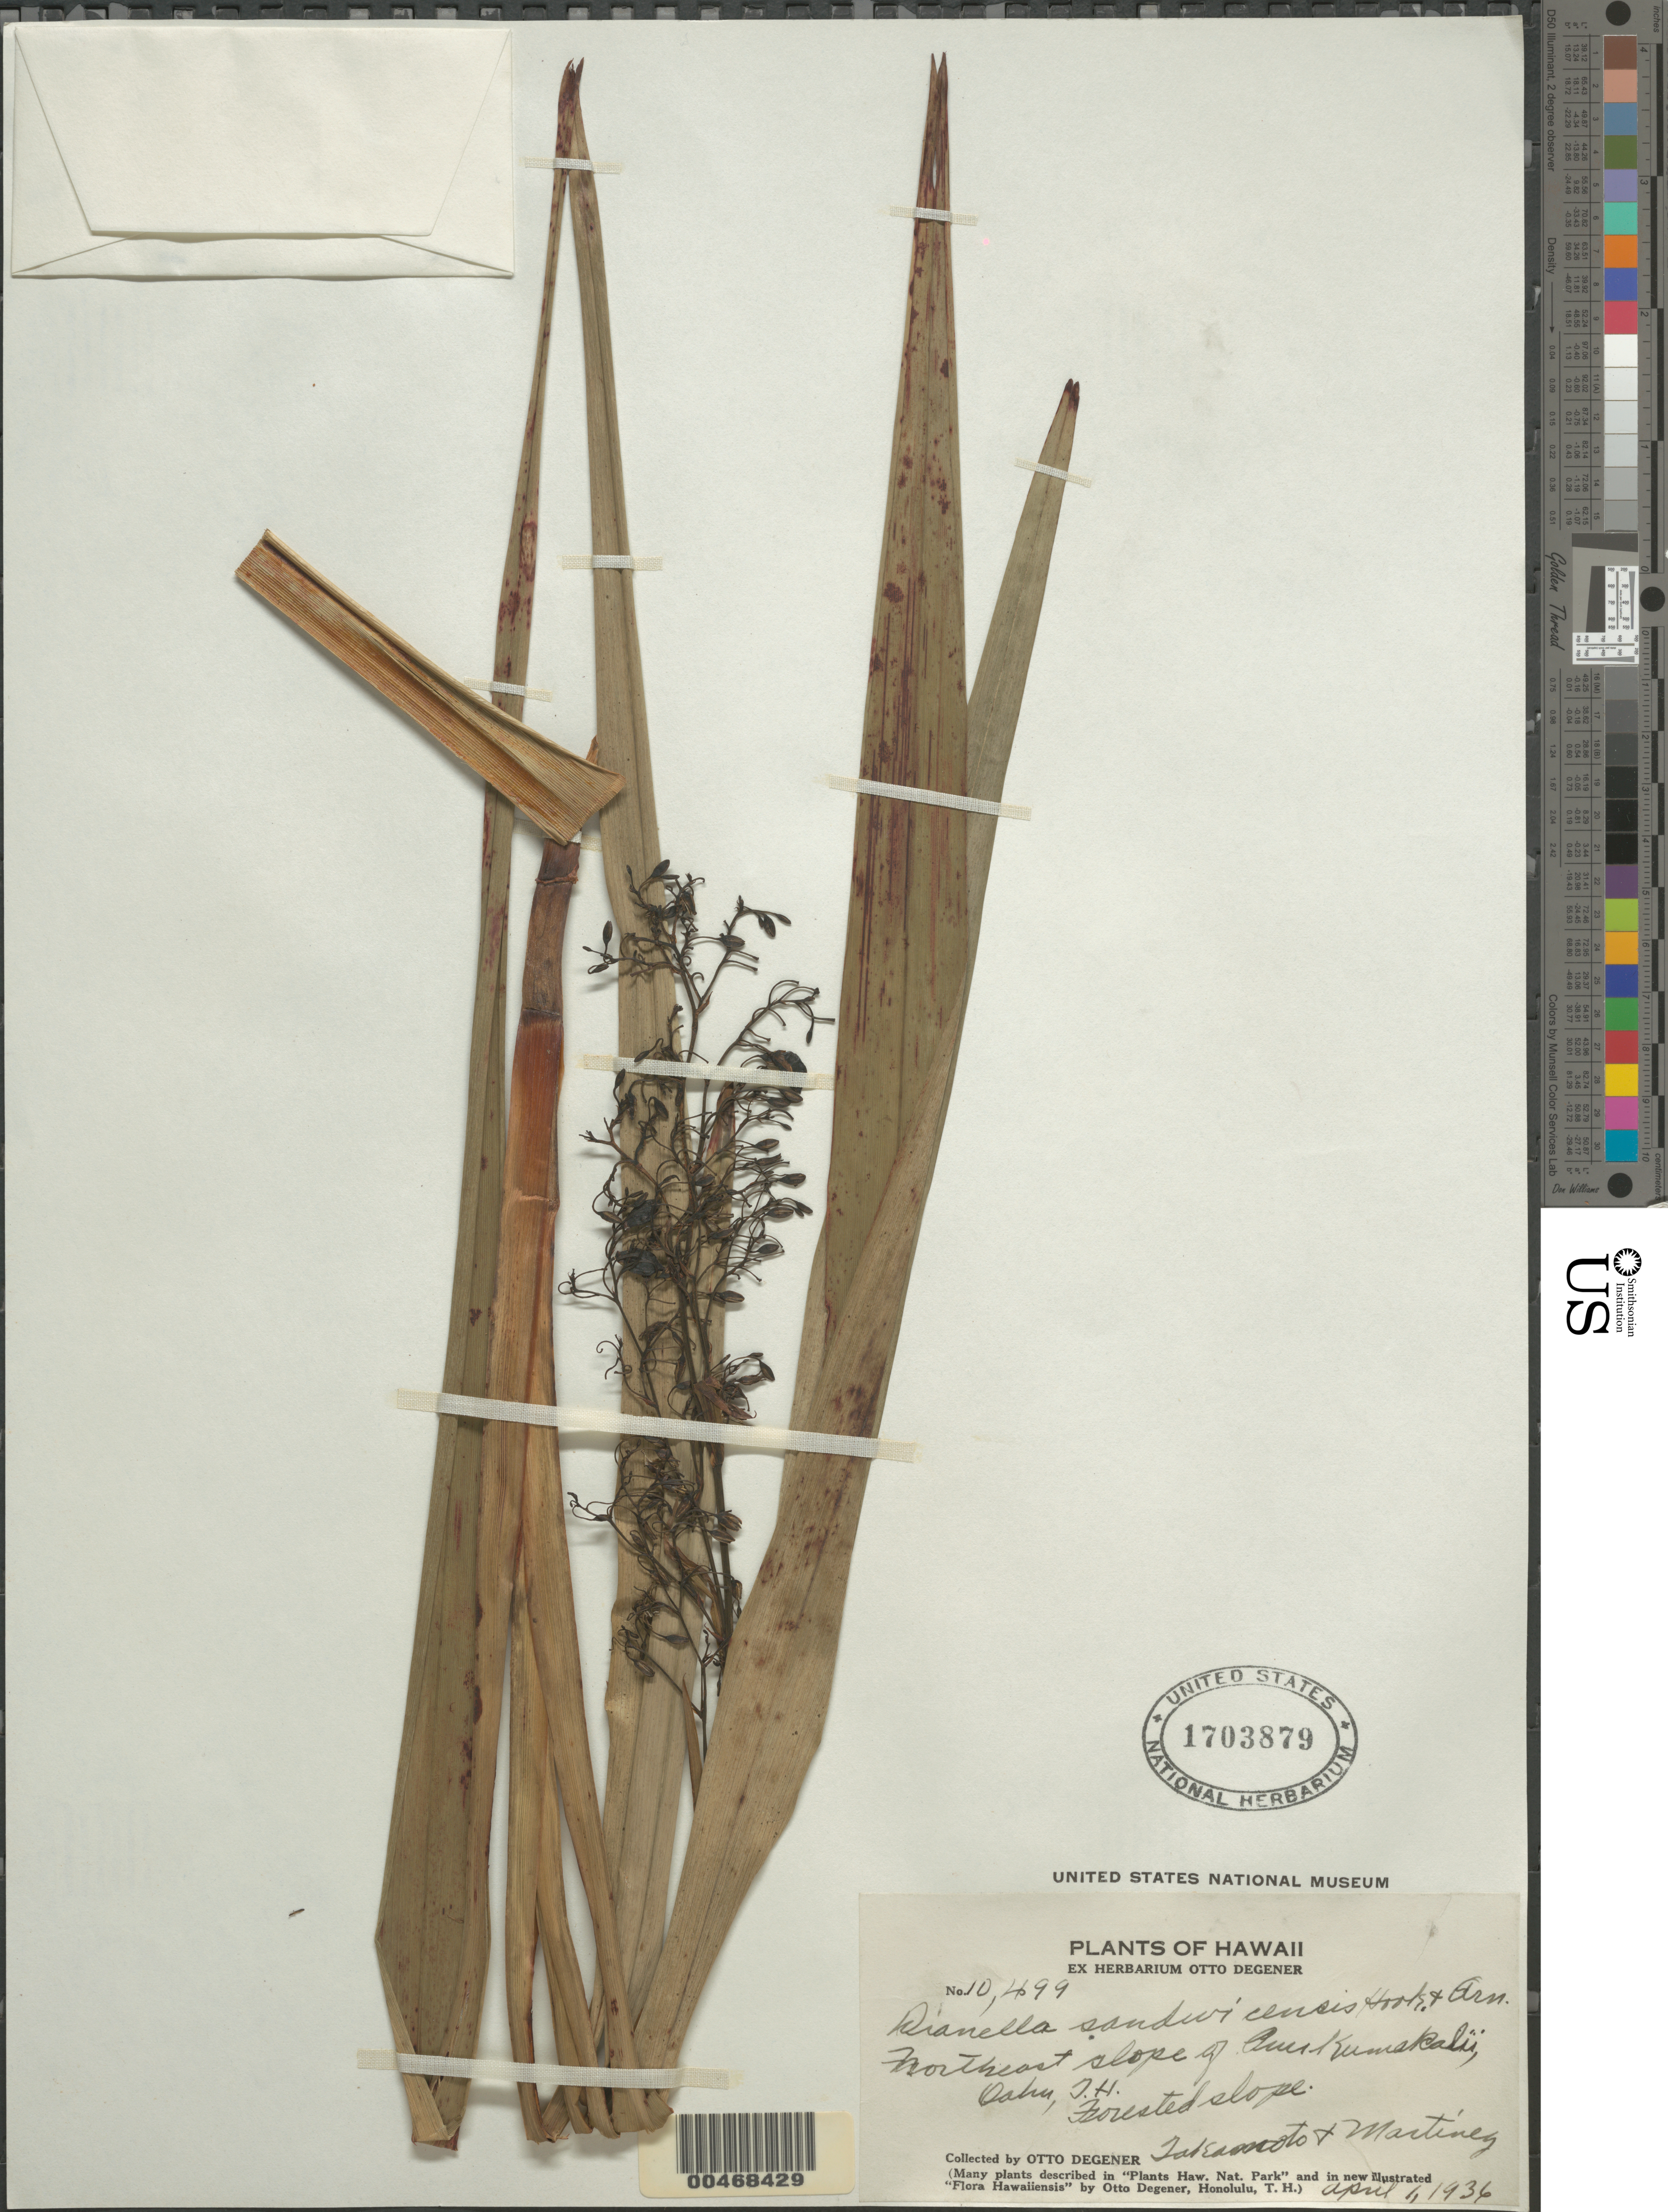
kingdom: Plantae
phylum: Tracheophyta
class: Liliopsida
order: Asparagales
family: Asphodelaceae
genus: Dianella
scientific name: Dianella sandwicensis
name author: Hook. & Arn.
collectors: O. Degener, -. Takamoto & -- Martinez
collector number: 10499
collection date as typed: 1 Apr 1936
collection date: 1936-04-01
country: United States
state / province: Hawaii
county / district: Honolulu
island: Oahu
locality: NE slope of Puu Kumakalii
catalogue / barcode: US 1703879